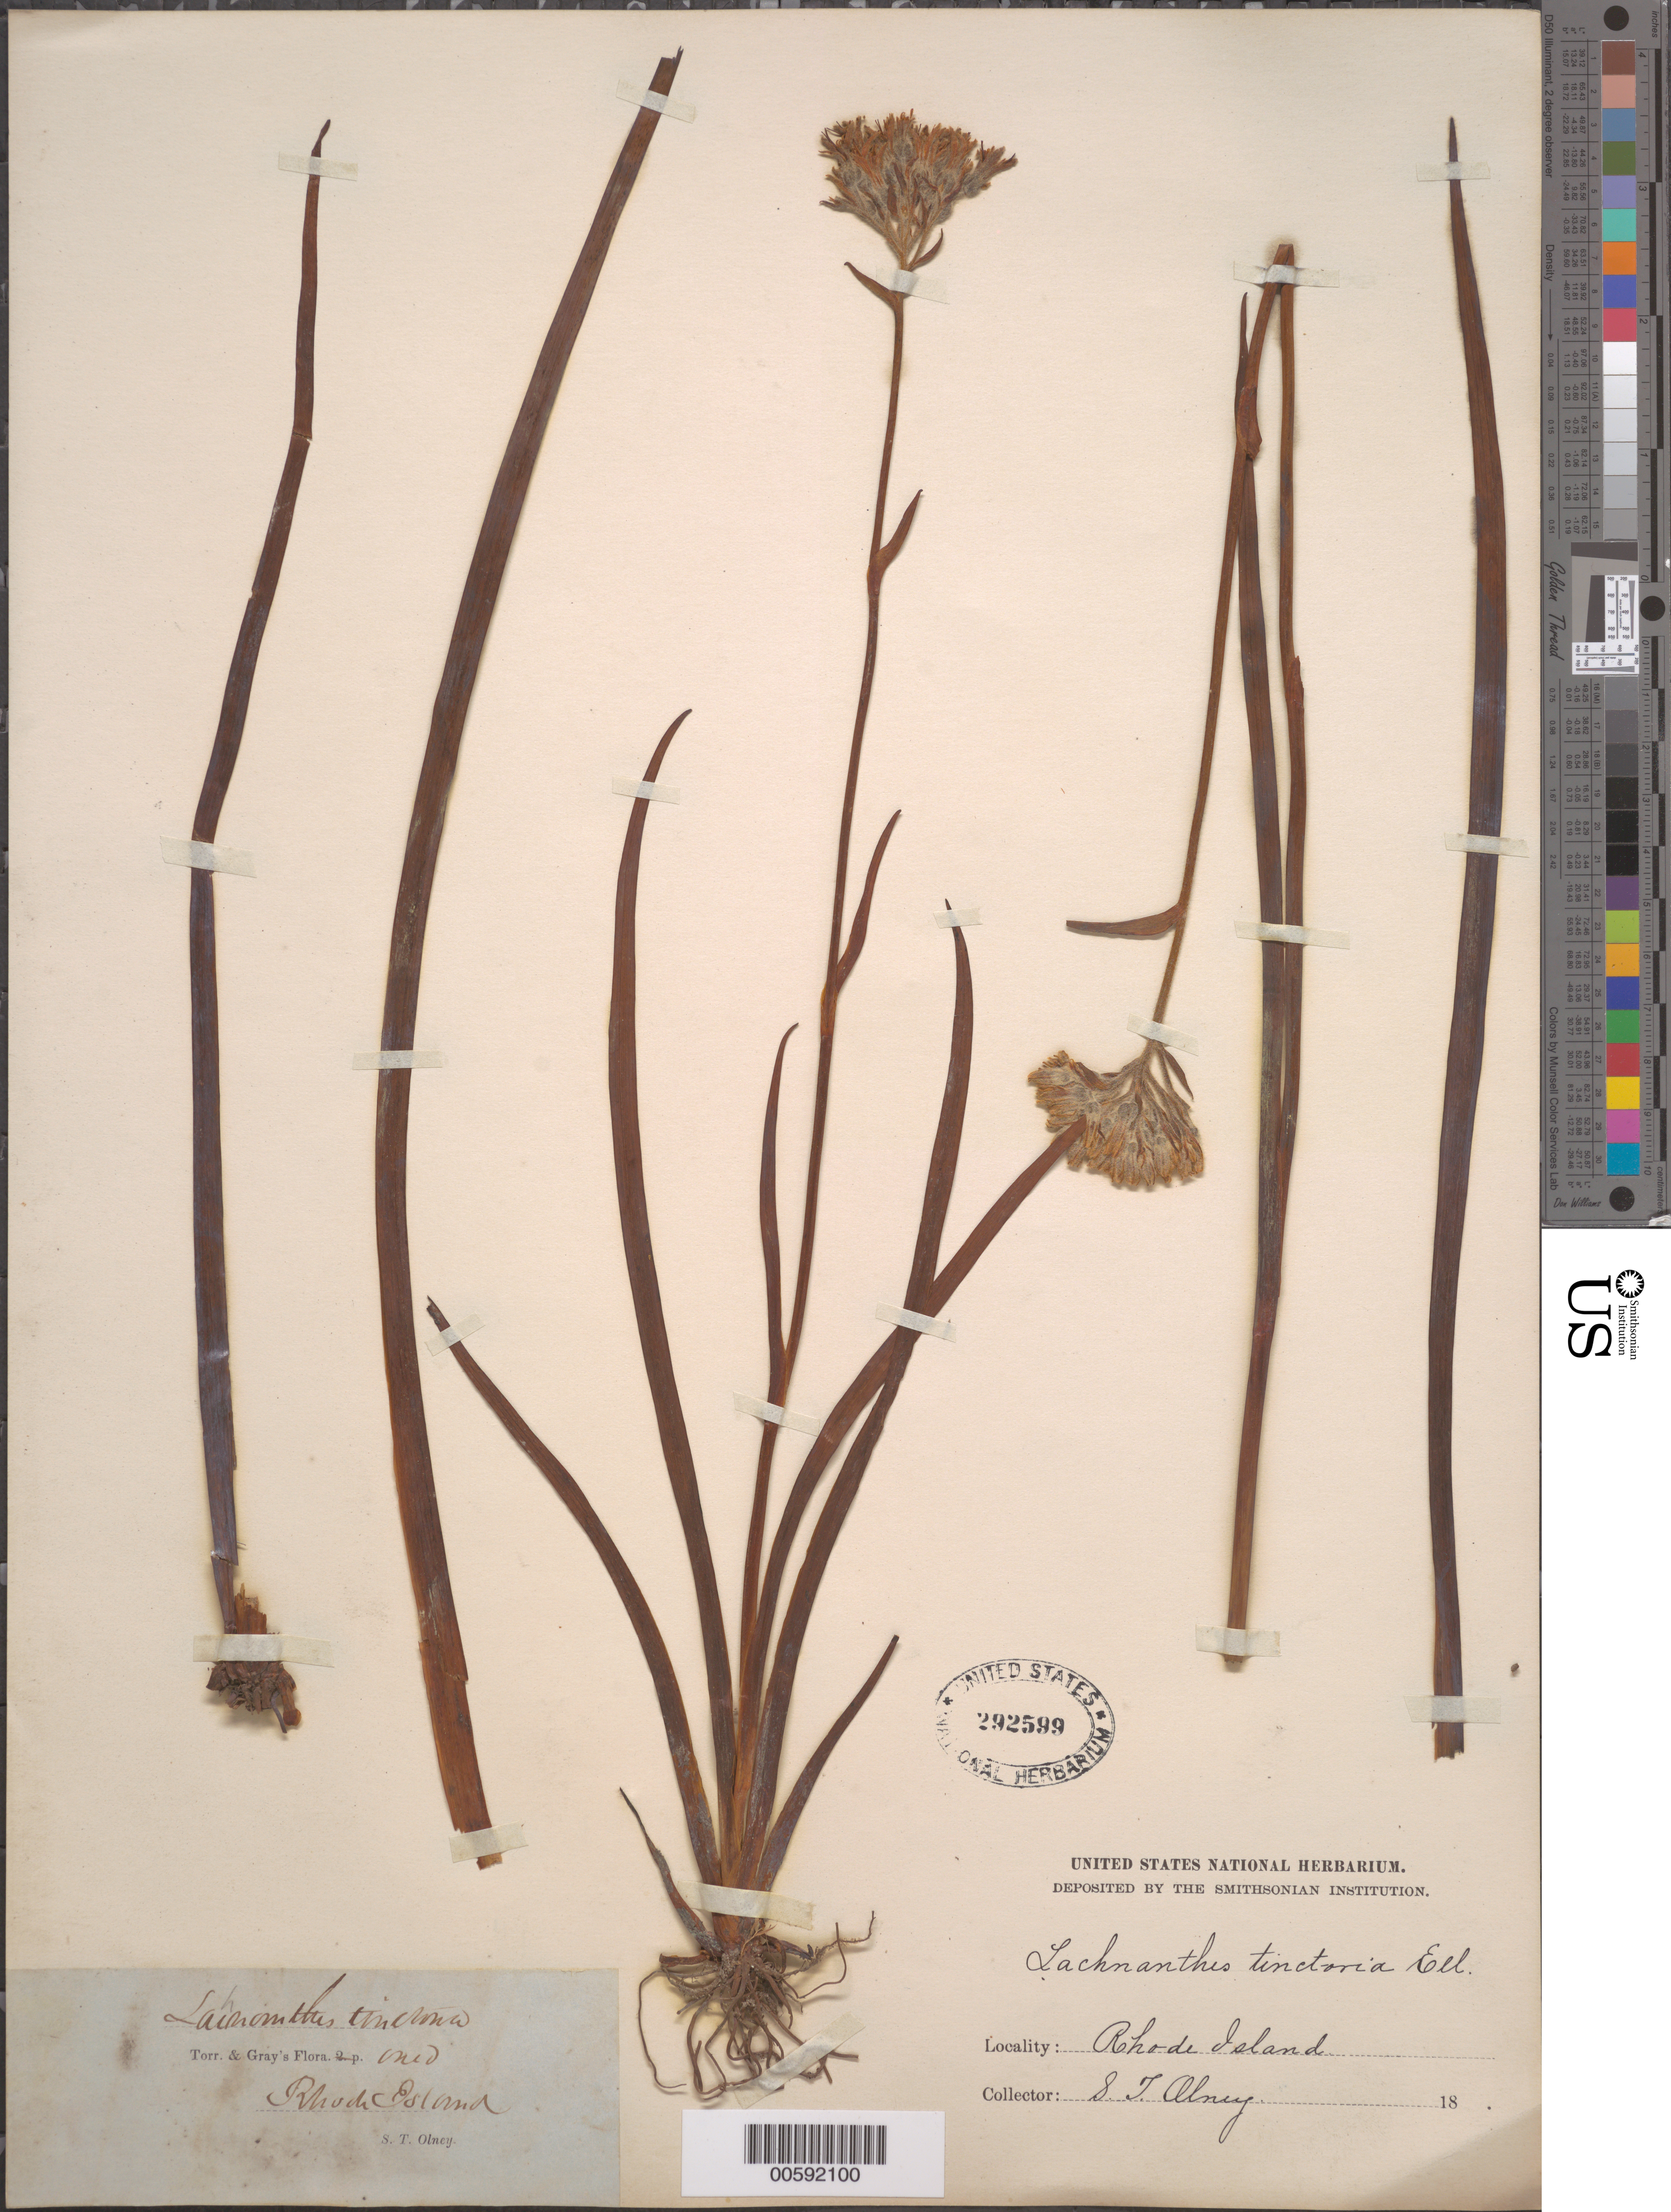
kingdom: Plantae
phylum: Tracheophyta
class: Liliopsida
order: Commelinales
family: Haemodoraceae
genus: Lachnanthes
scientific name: Lachnanthes tinctoria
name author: (Walter ex J.F. Gmel.) Elliott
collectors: S. Olney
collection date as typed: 18--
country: United States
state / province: Rhode Island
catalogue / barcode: US 292599